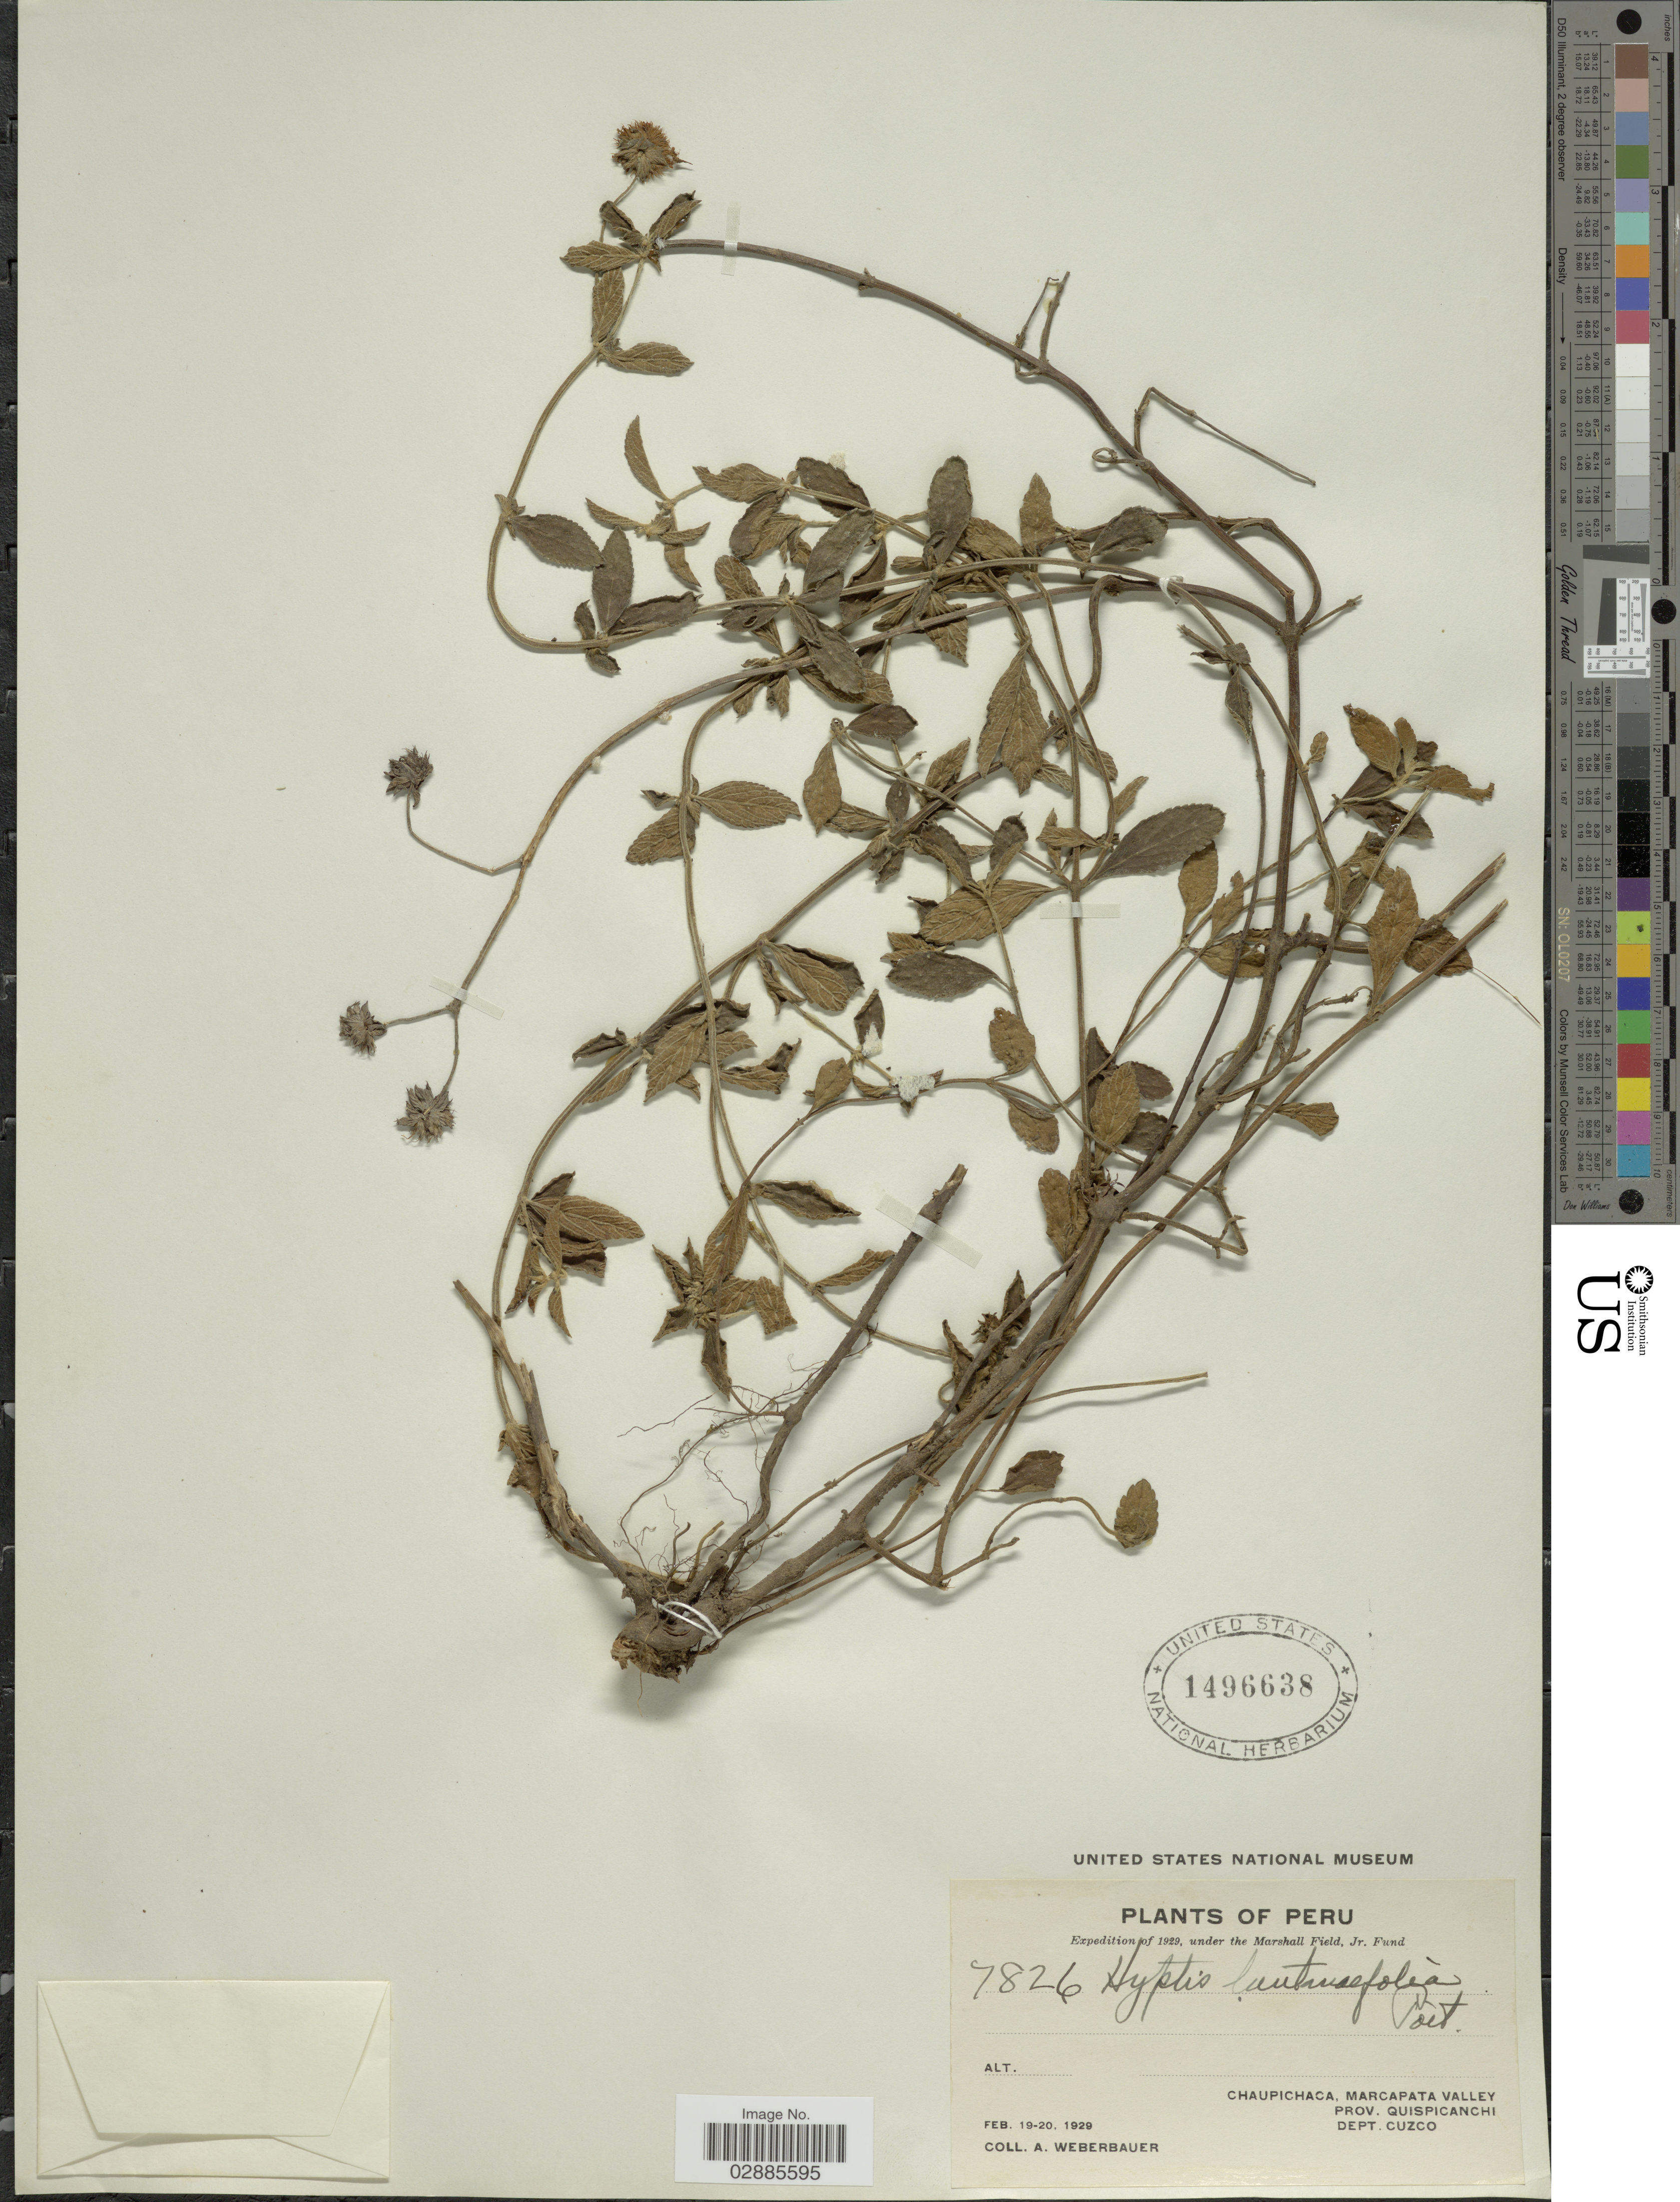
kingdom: Plantae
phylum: Tracheophyta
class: Magnoliopsida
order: Lamiales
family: Lamiaceae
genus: Hyptis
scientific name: Hyptis lantanifolia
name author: Poit.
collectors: A. Weberbauer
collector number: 7826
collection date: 1929-02-19/1929-02-20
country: Peru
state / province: Cusco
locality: Chaupichaca, Marcapata Valley. Prov. Quispicanchi. Dept. Cuzco.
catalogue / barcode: US 1496638